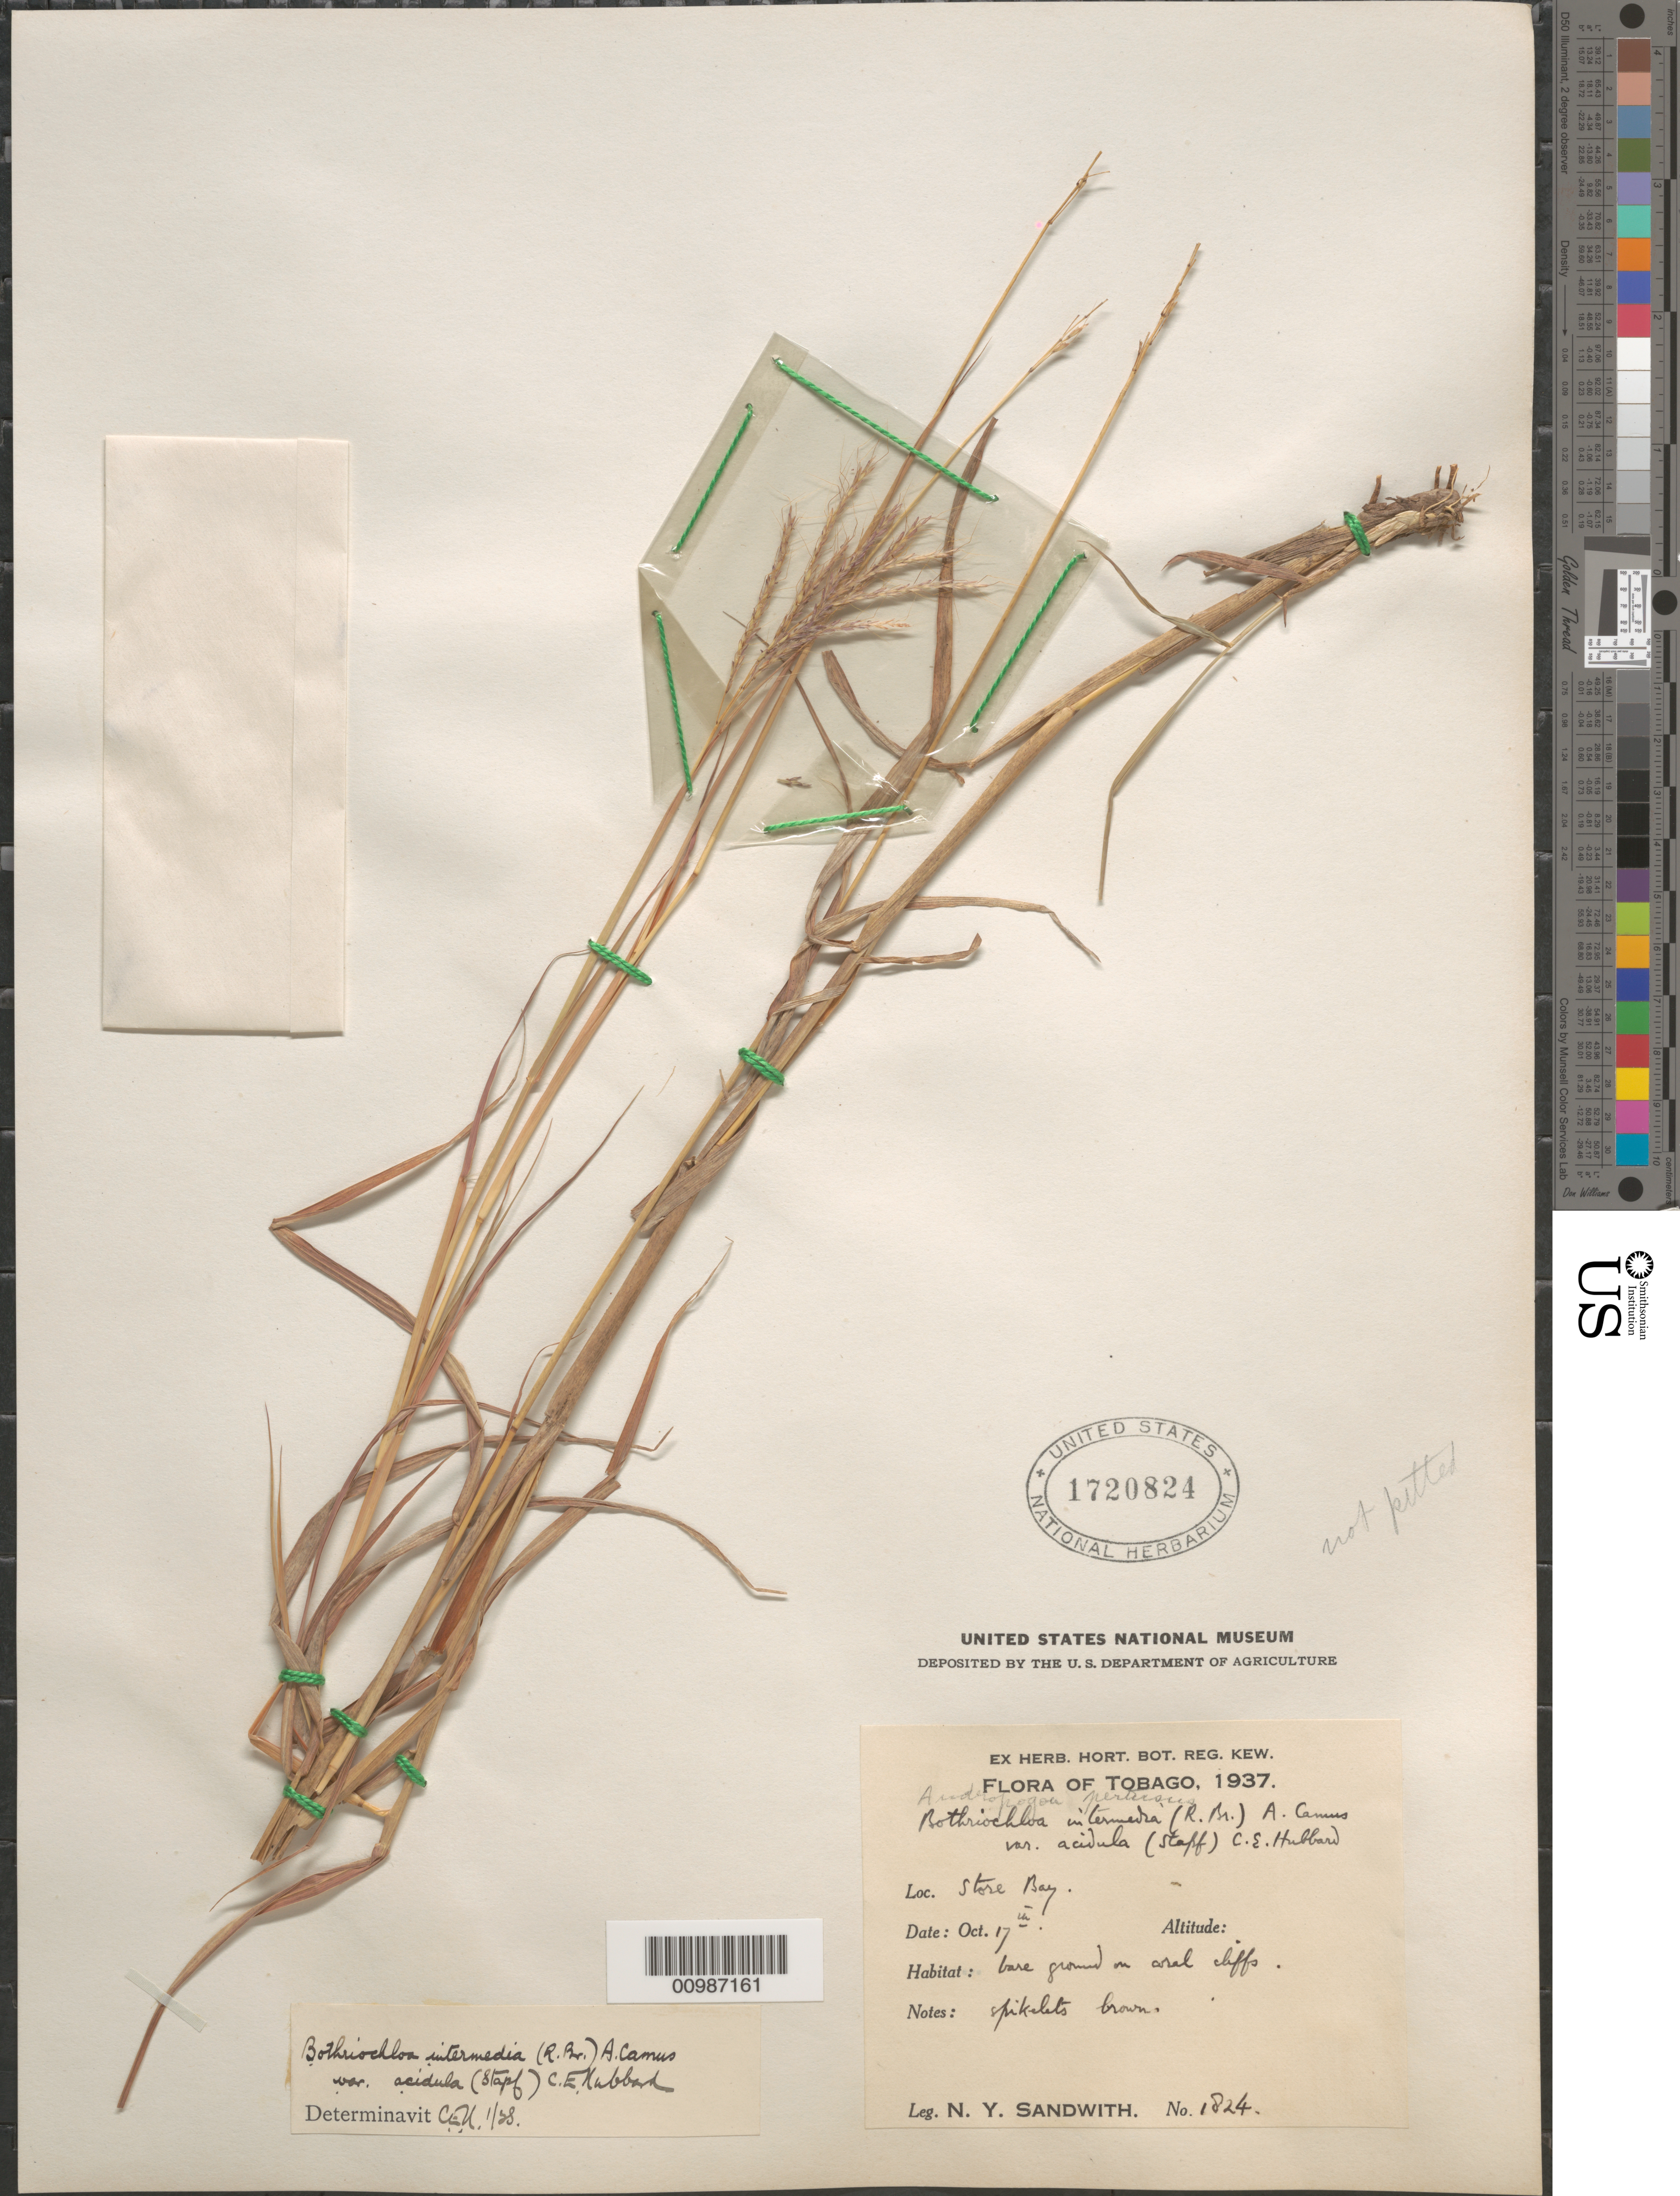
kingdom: Plantae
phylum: Tracheophyta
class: Liliopsida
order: Poales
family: Poaceae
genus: Andropogon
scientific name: Andropogon pertusus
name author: (L.) Willd.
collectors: N. Y. Sandwith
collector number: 1824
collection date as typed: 17 Oct 1937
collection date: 1937-10-17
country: Trinidad and Tobago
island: Tobago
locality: Store Bay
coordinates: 0 N, 0 E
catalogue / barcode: US 1720824